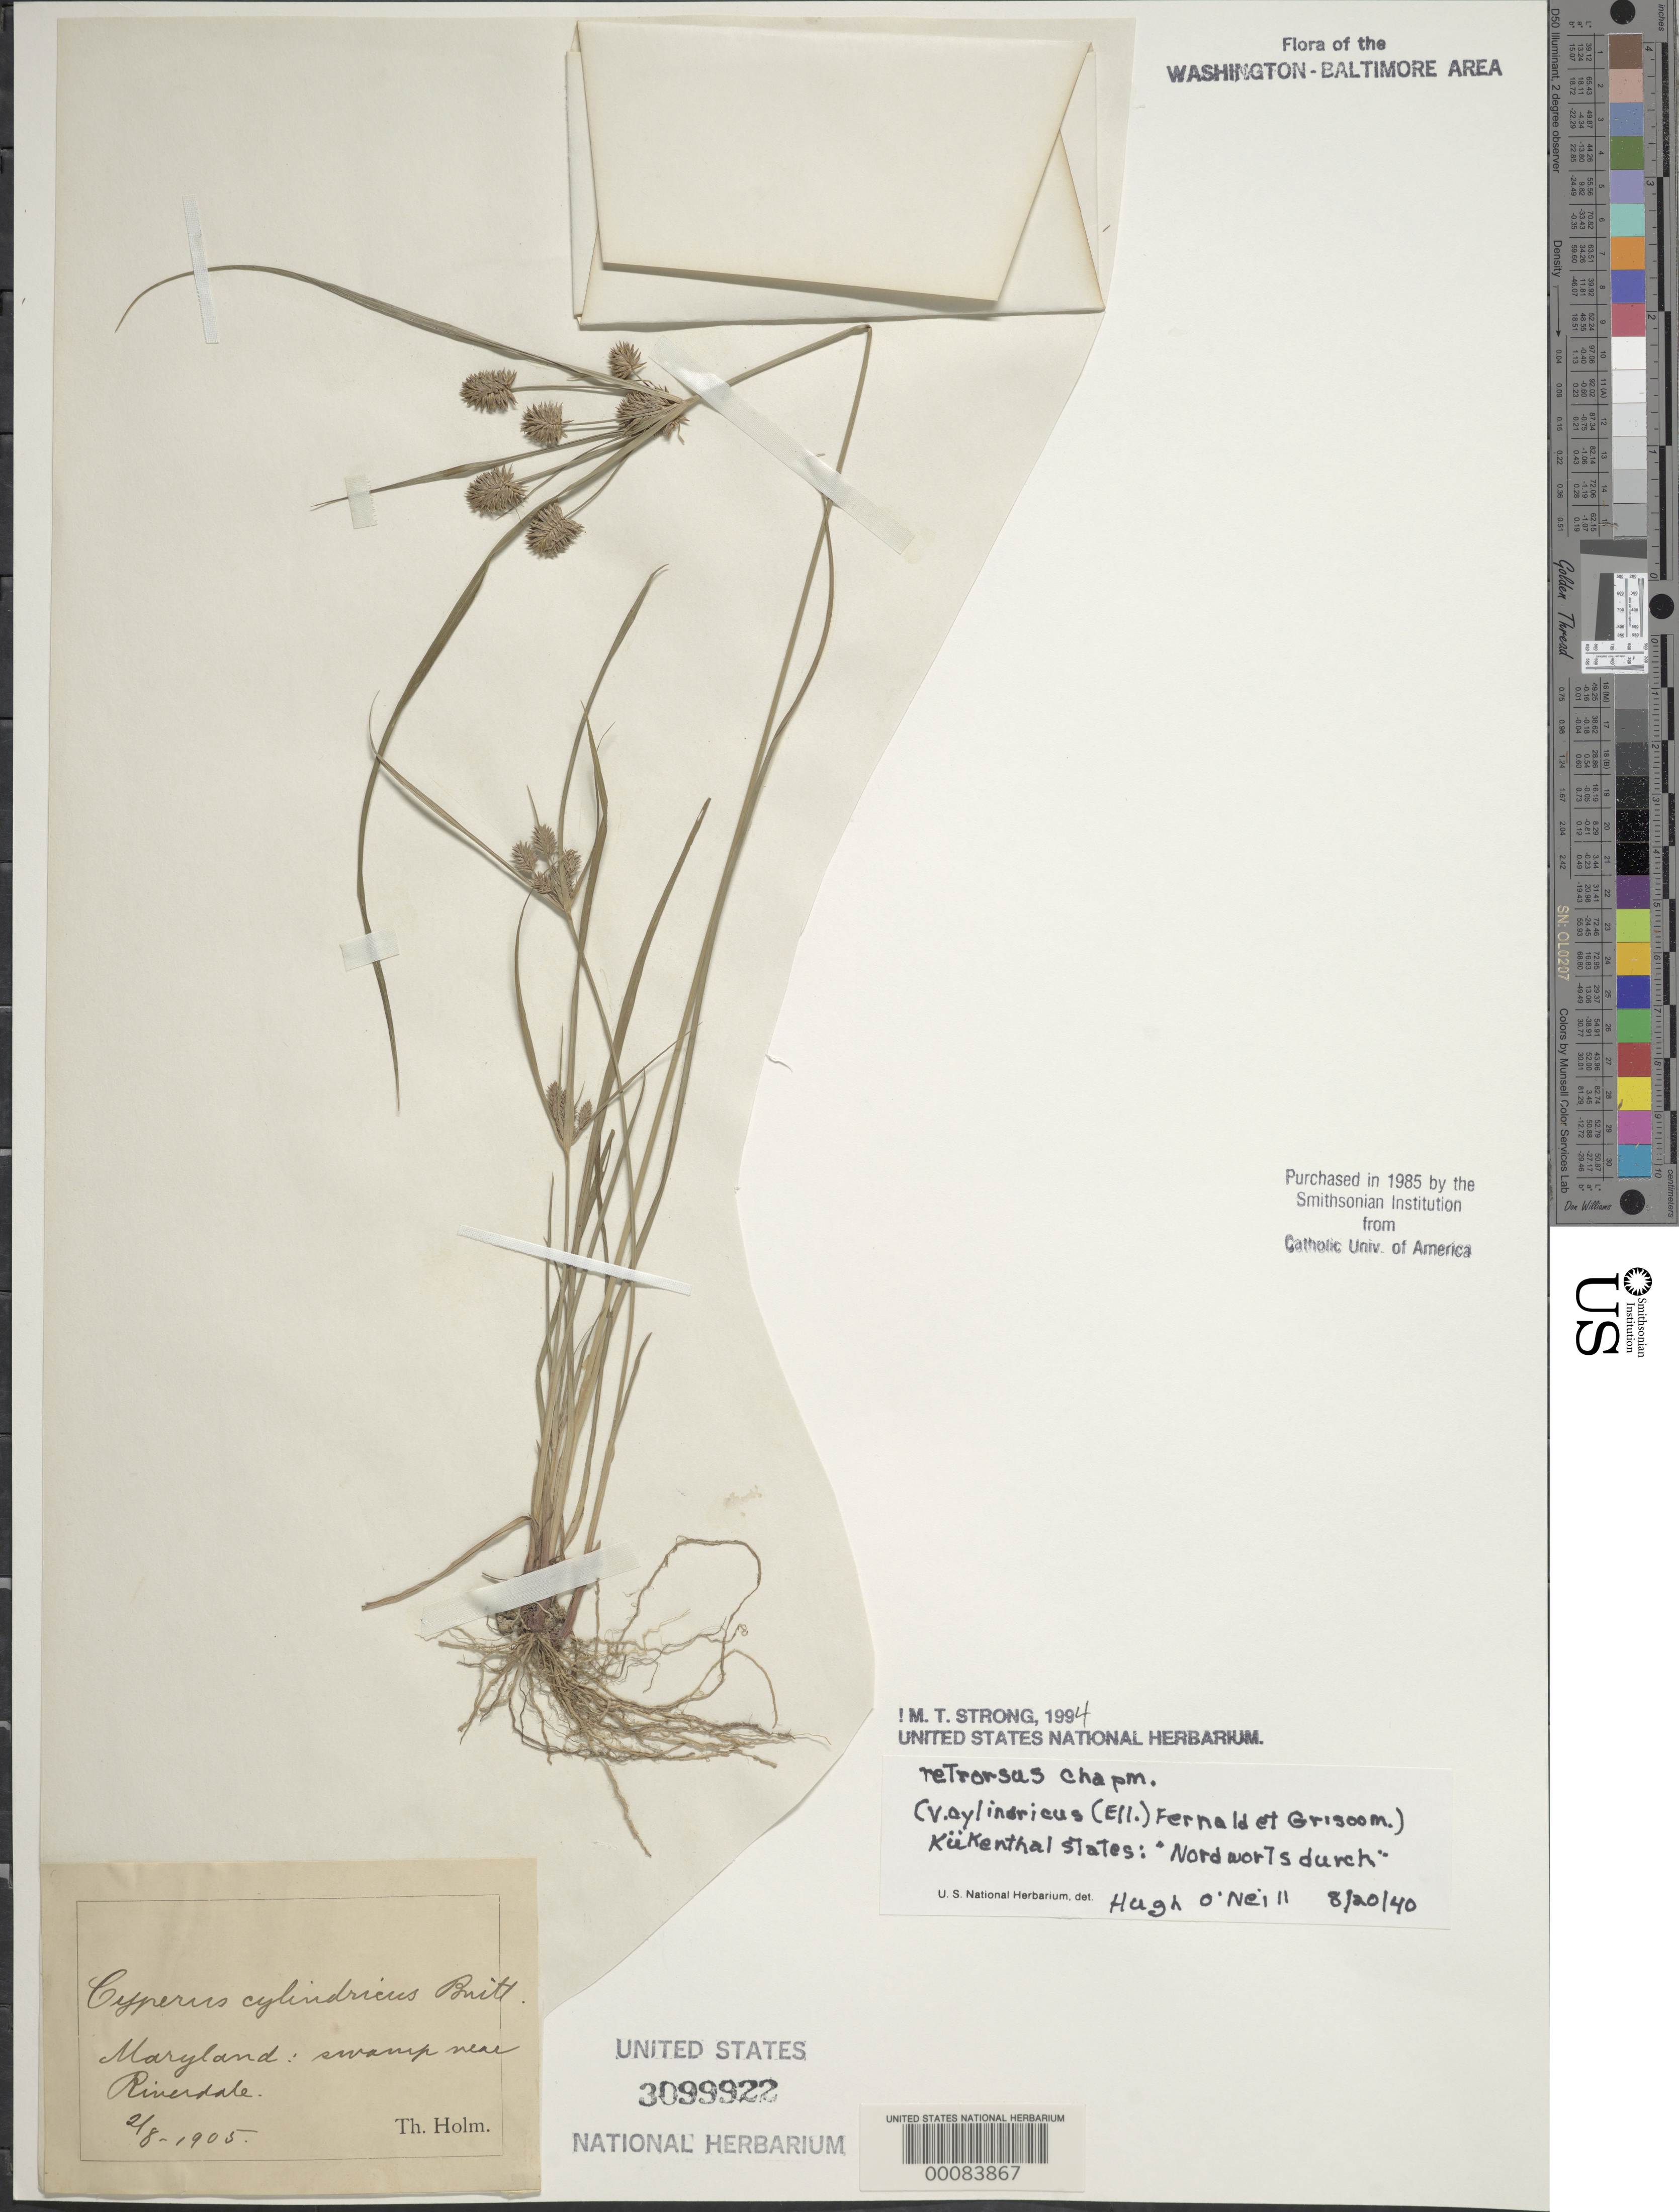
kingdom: Plantae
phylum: Tracheophyta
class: Liliopsida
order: Poales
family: Cyperaceae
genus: Cyperus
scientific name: Cyperus retrorsus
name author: Chapm.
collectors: T. Holm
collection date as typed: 02 Aug 1905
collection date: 1905-08-02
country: United States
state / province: Maryland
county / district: Prince George's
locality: Near Riverdale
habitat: Swamp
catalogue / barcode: US 3099922